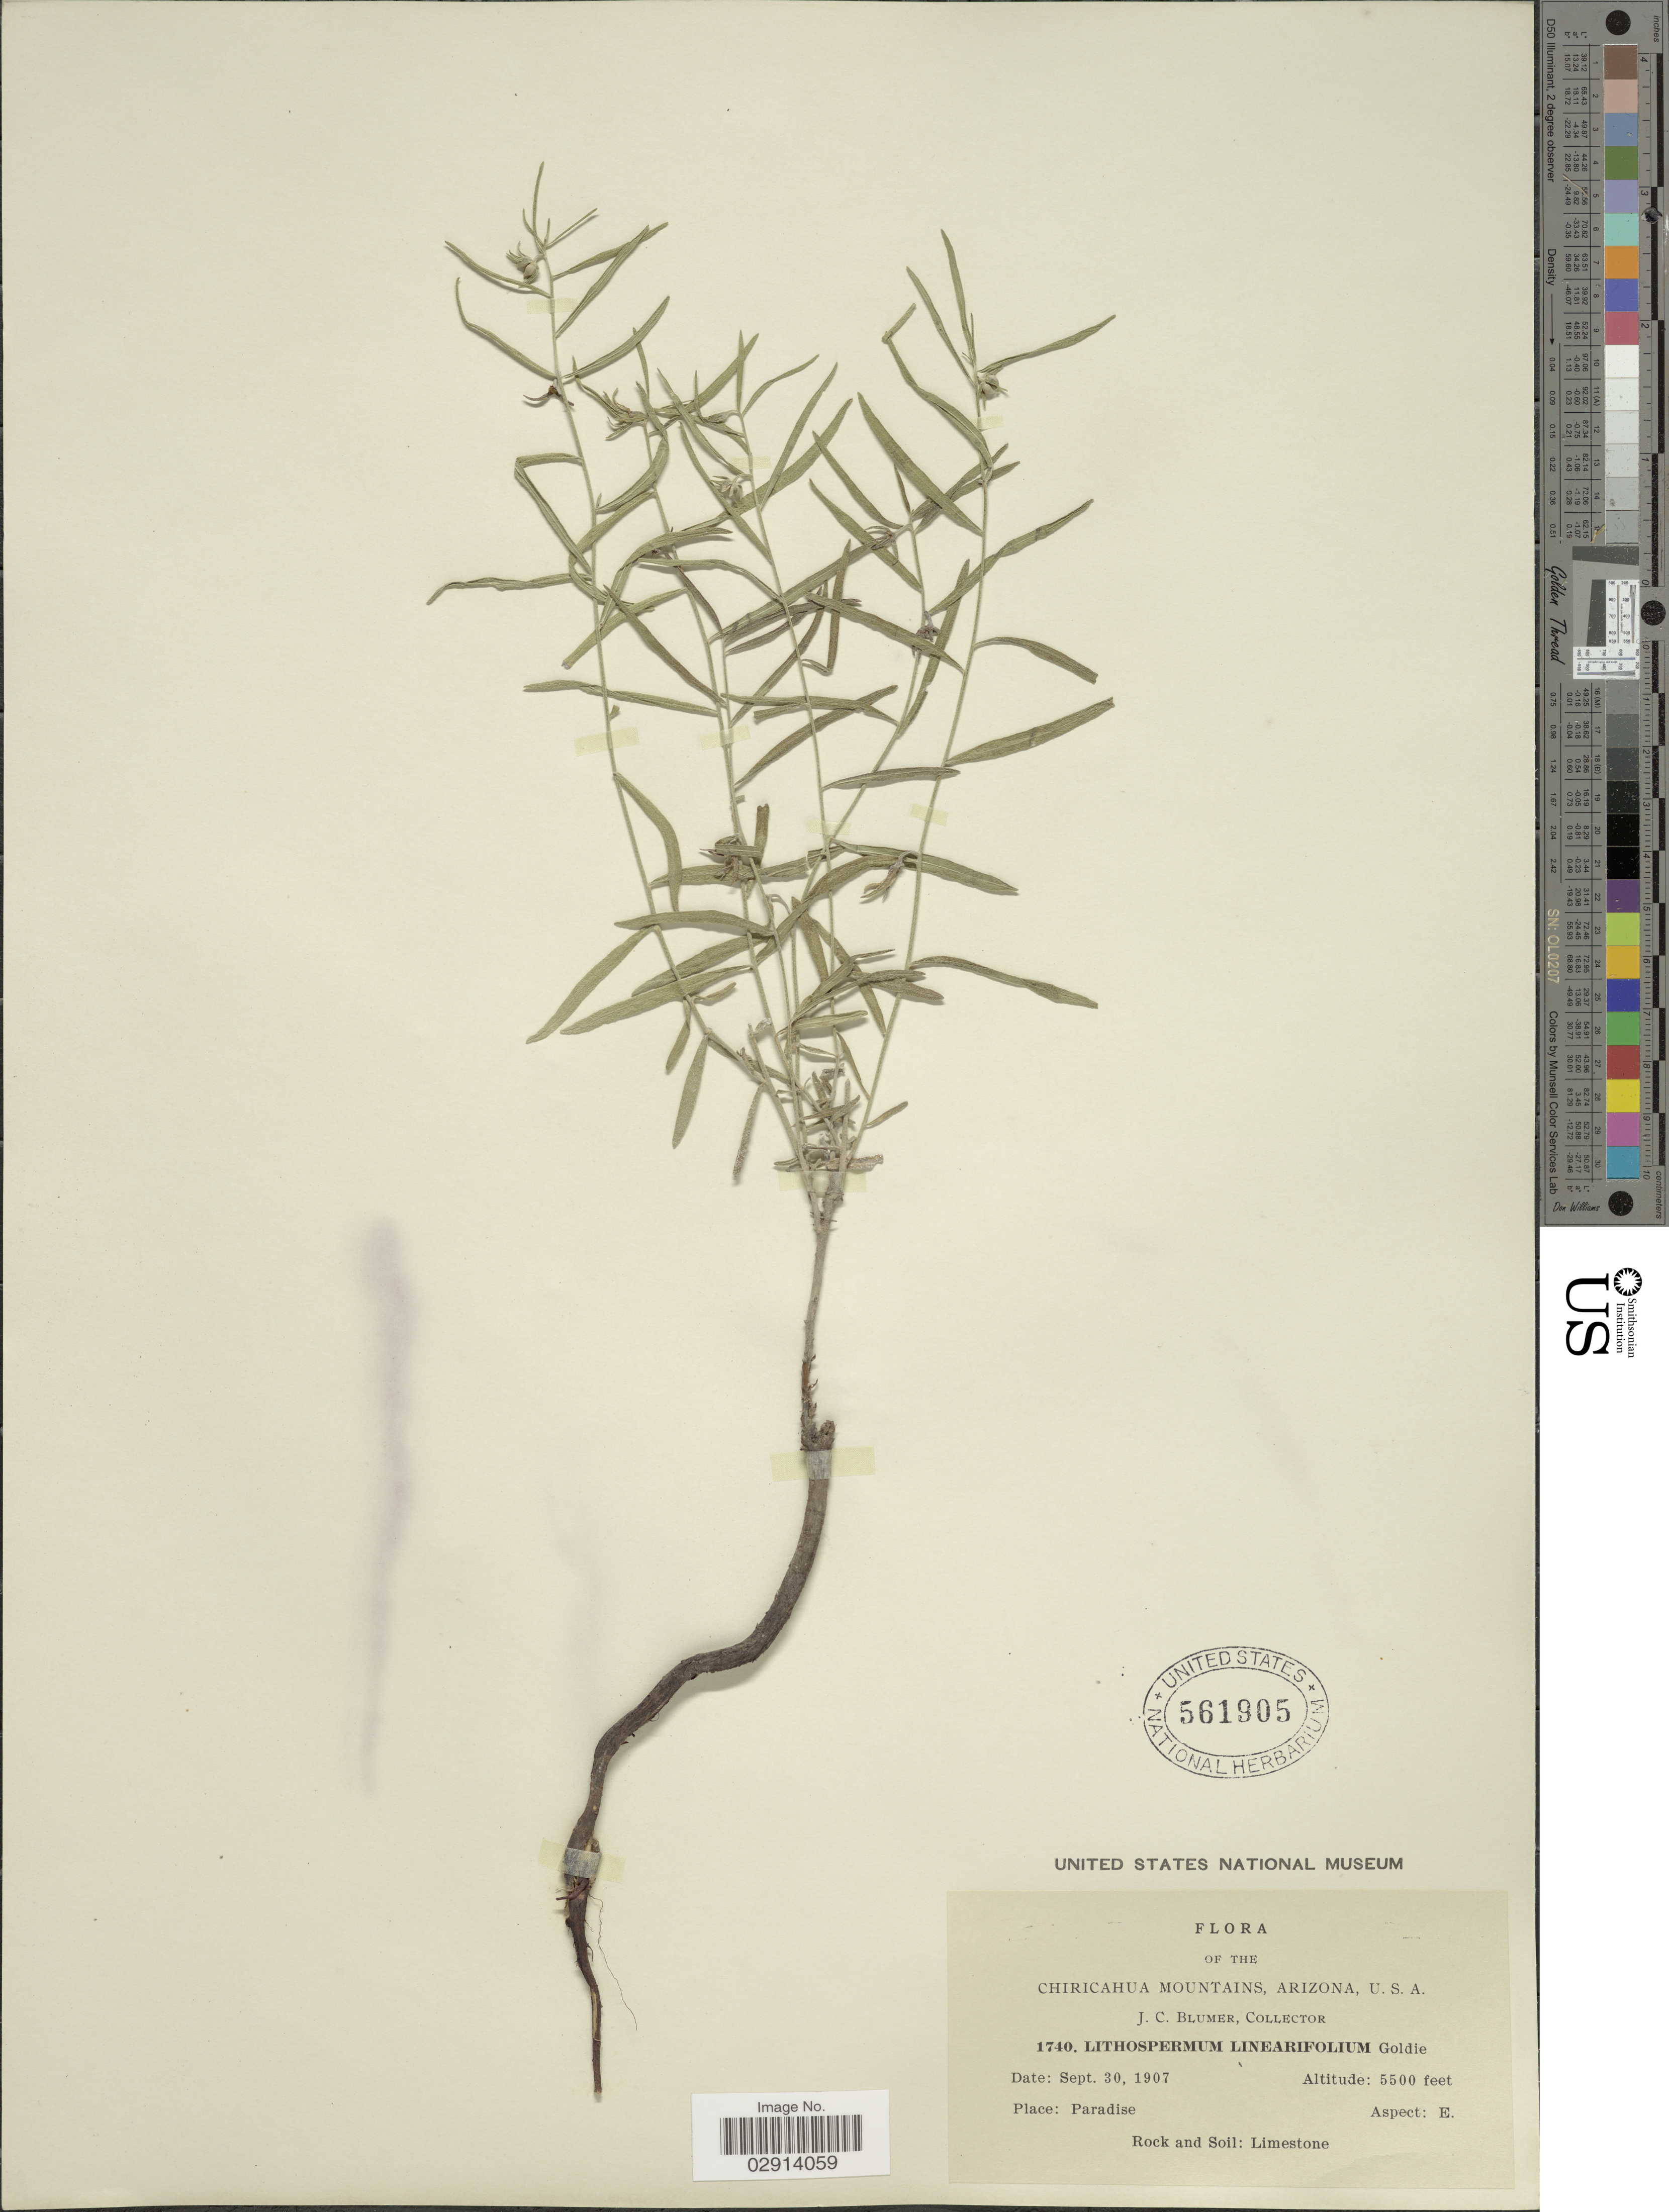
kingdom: Plantae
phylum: Tracheophyta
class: Magnoliopsida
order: Boraginales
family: Boraginaceae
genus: Lithospermum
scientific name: Lithospermum incisum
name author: Lehm.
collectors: J. C. Blumer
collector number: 1740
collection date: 1907-09-30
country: United States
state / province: Arizona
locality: Chiricahua Mountains. Paradise.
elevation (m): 1676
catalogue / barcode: US 561905